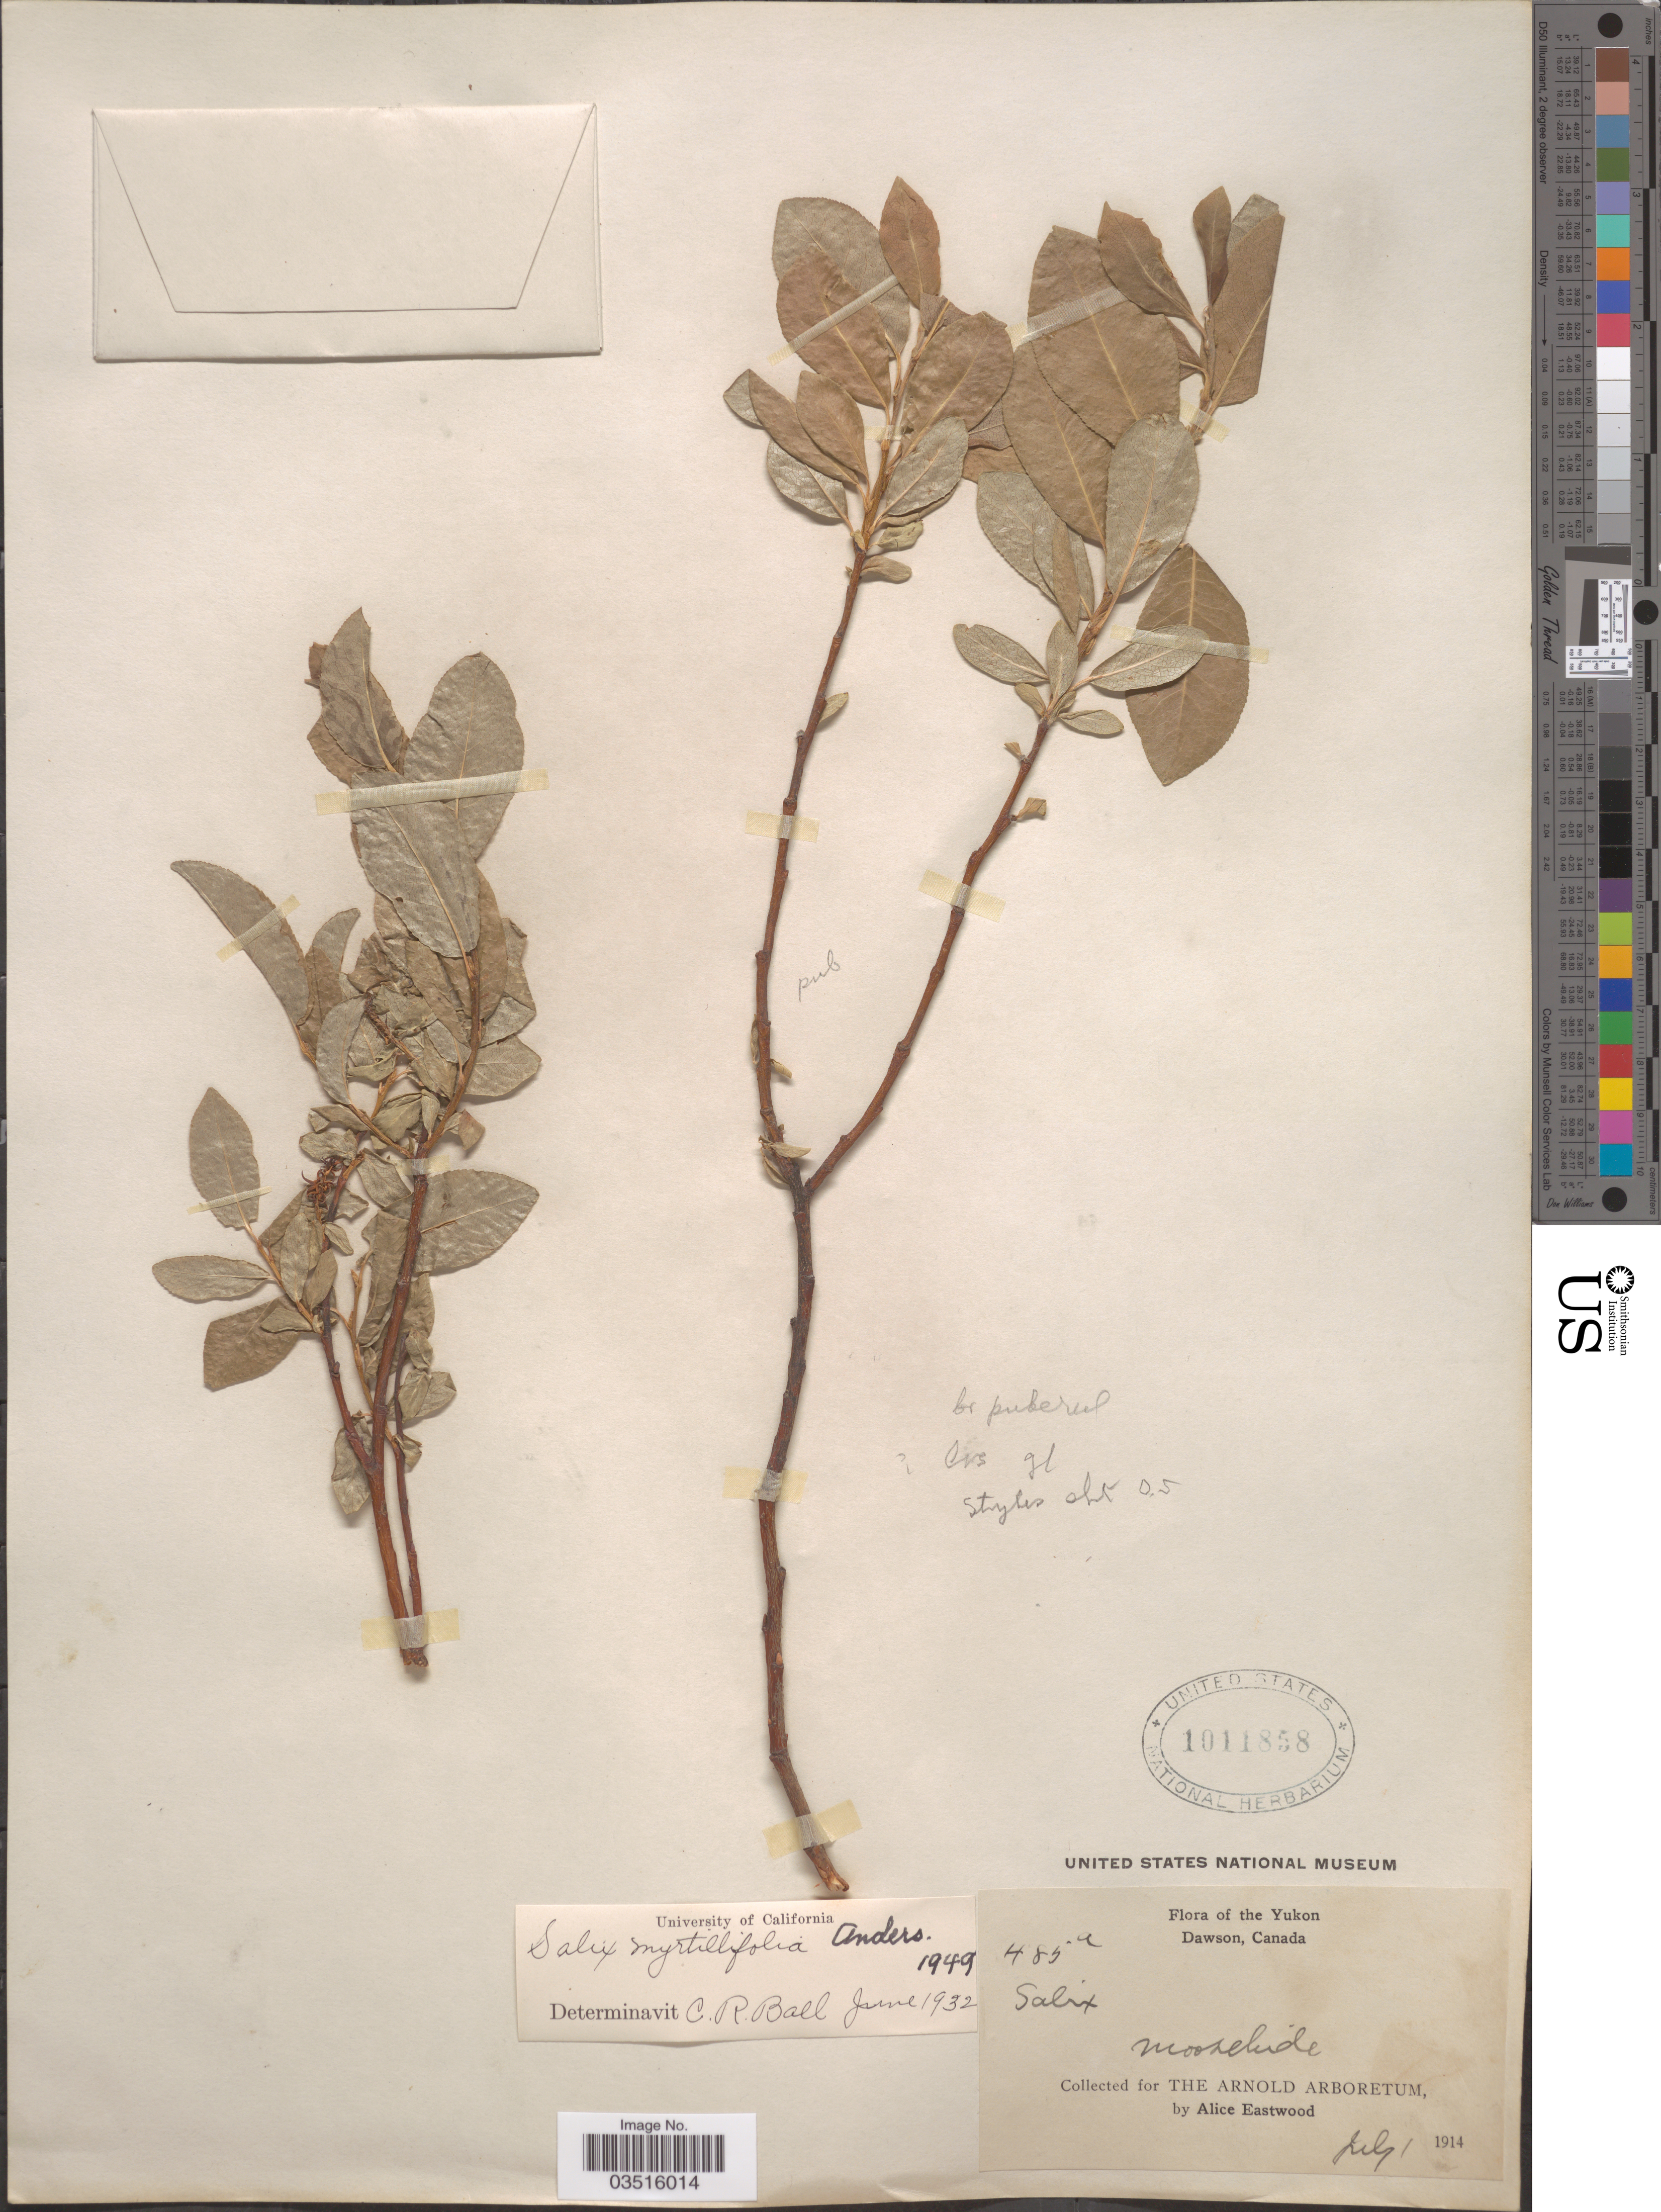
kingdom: Plantae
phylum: Tracheophyta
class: Magnoliopsida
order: Malpighiales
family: Salicaceae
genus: Salix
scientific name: Salix myrtillifolia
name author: Andersson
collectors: A. Eastwood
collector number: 485a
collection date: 1914-07-01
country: Canada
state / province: Yukon Territory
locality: The Yukon. Dawson. Moosehide.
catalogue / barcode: US 1011858